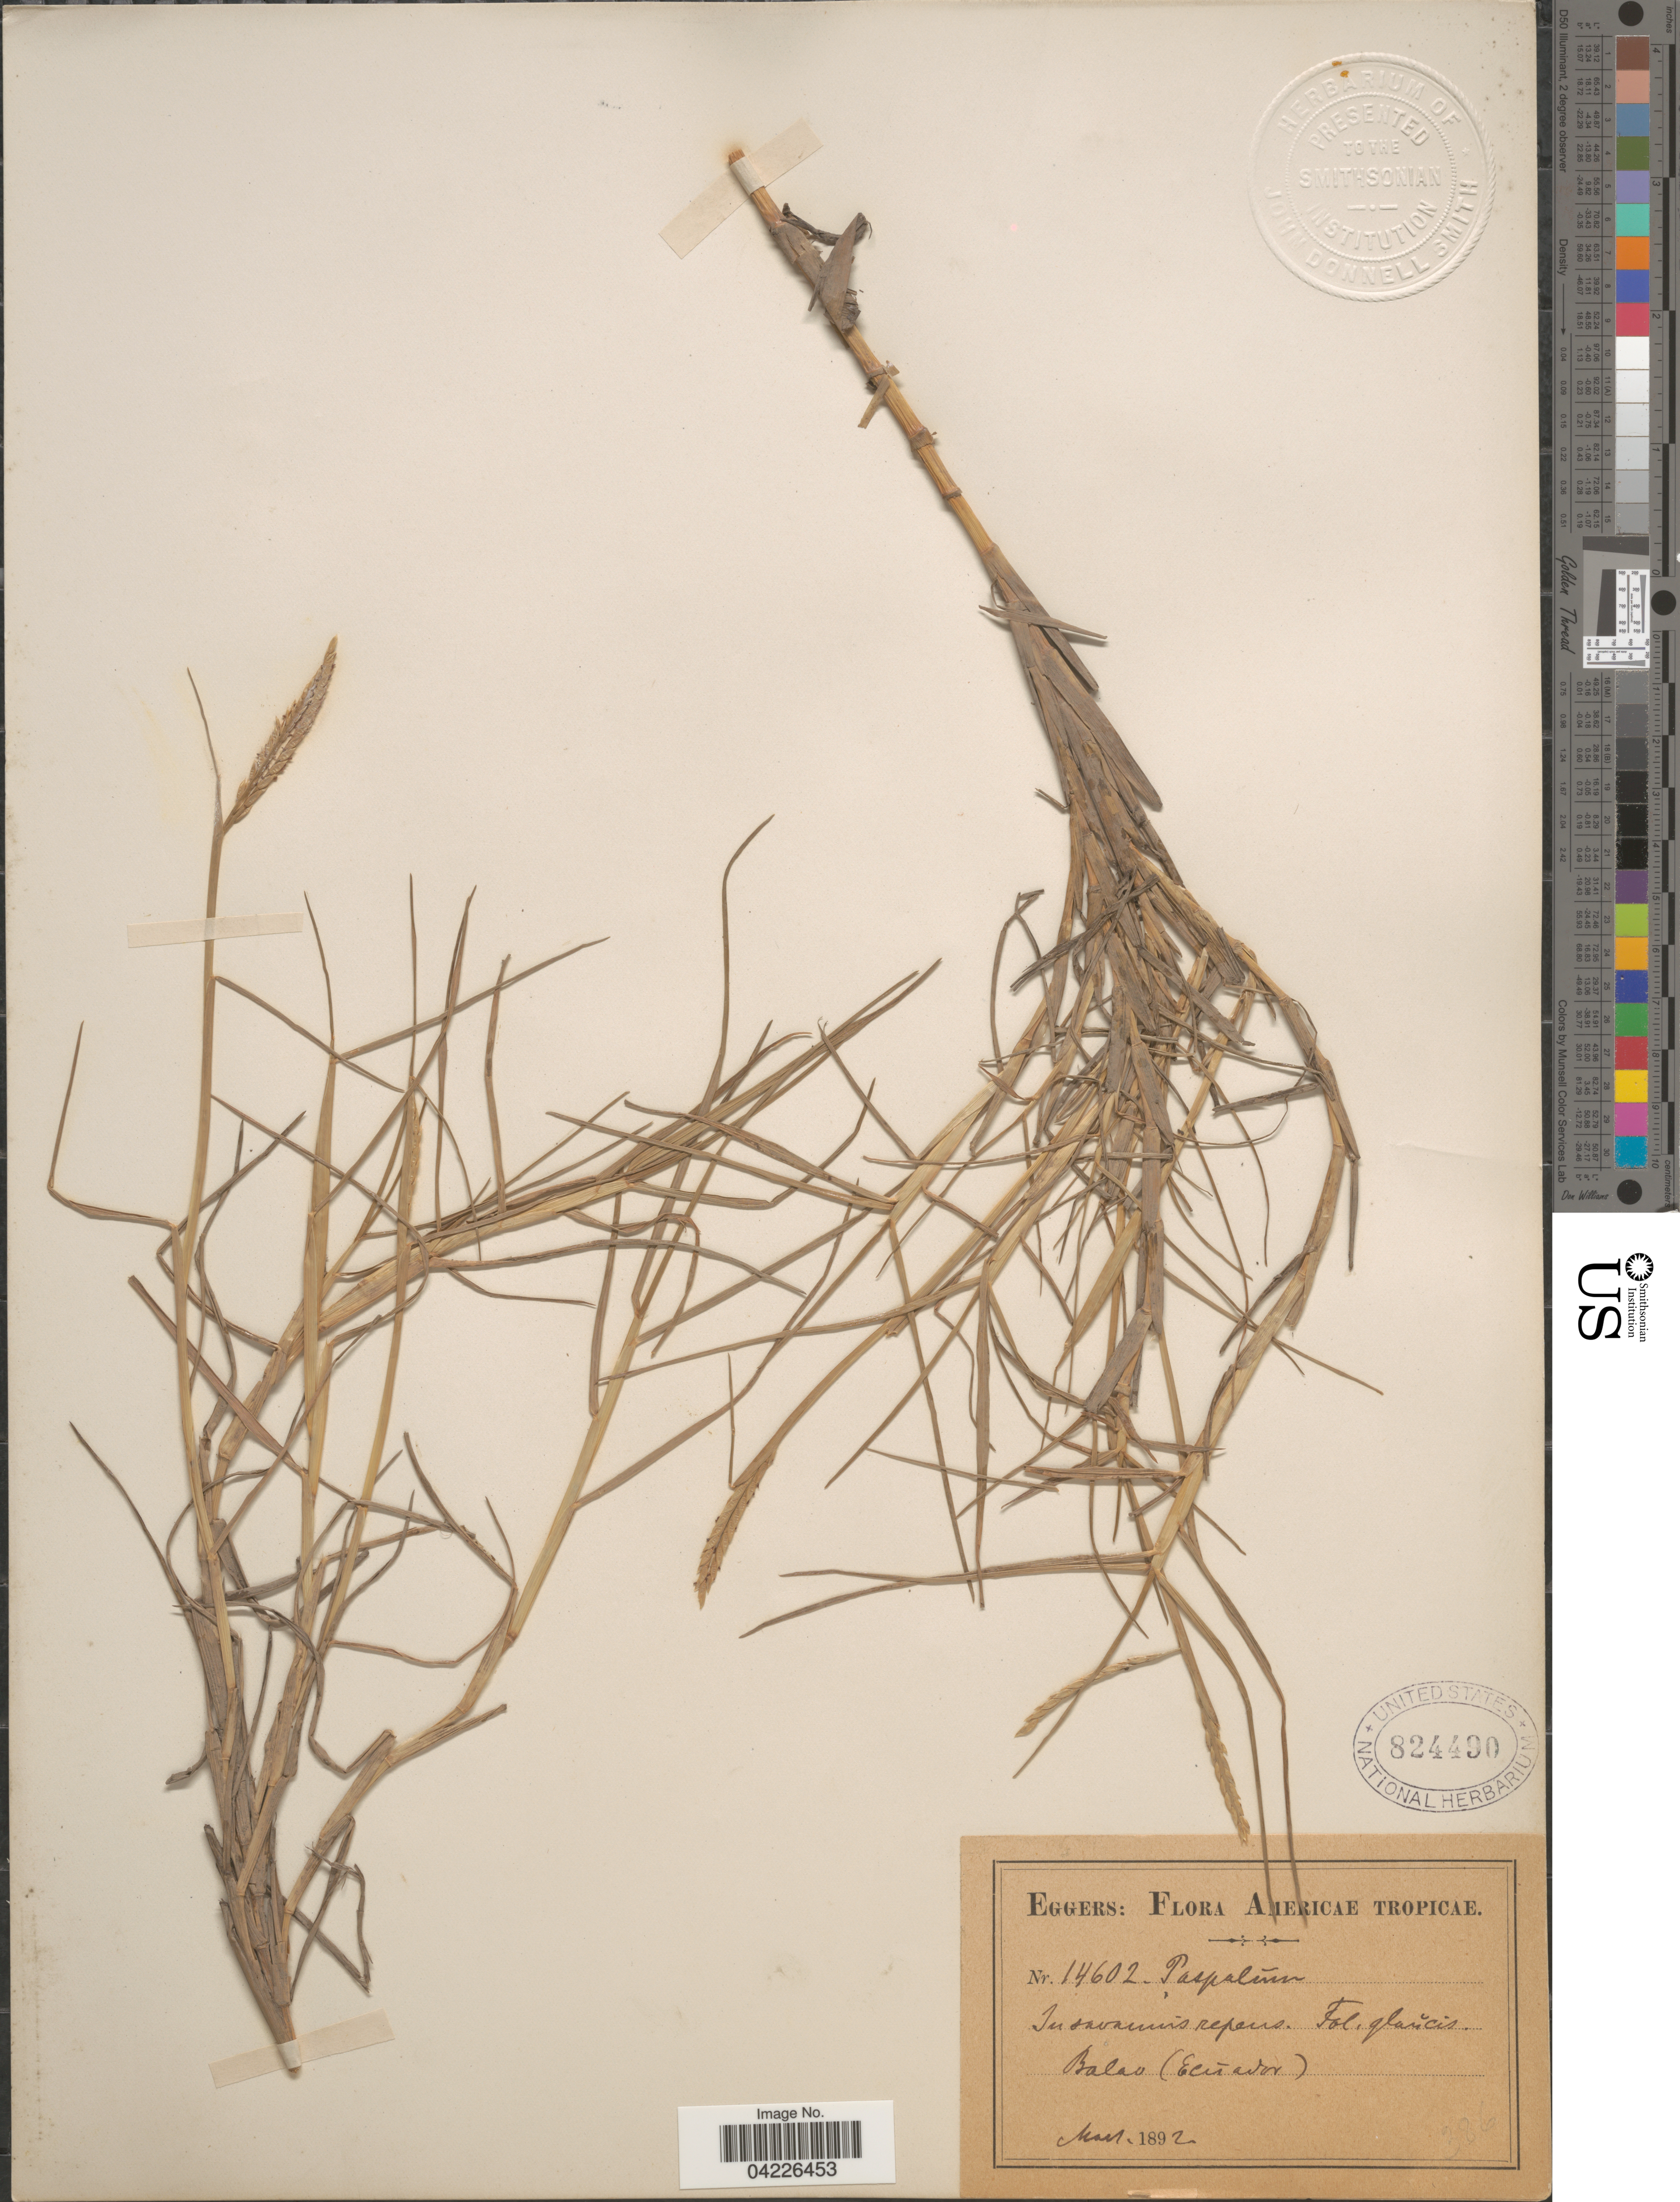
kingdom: Plantae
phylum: Tracheophyta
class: Liliopsida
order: Poales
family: Poaceae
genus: Paspalum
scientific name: Paspalum vaginatum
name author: Sw.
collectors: -. Eggers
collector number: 14602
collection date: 1892-03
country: Ecuador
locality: Americae Tropicae. Balao.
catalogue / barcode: US 824490